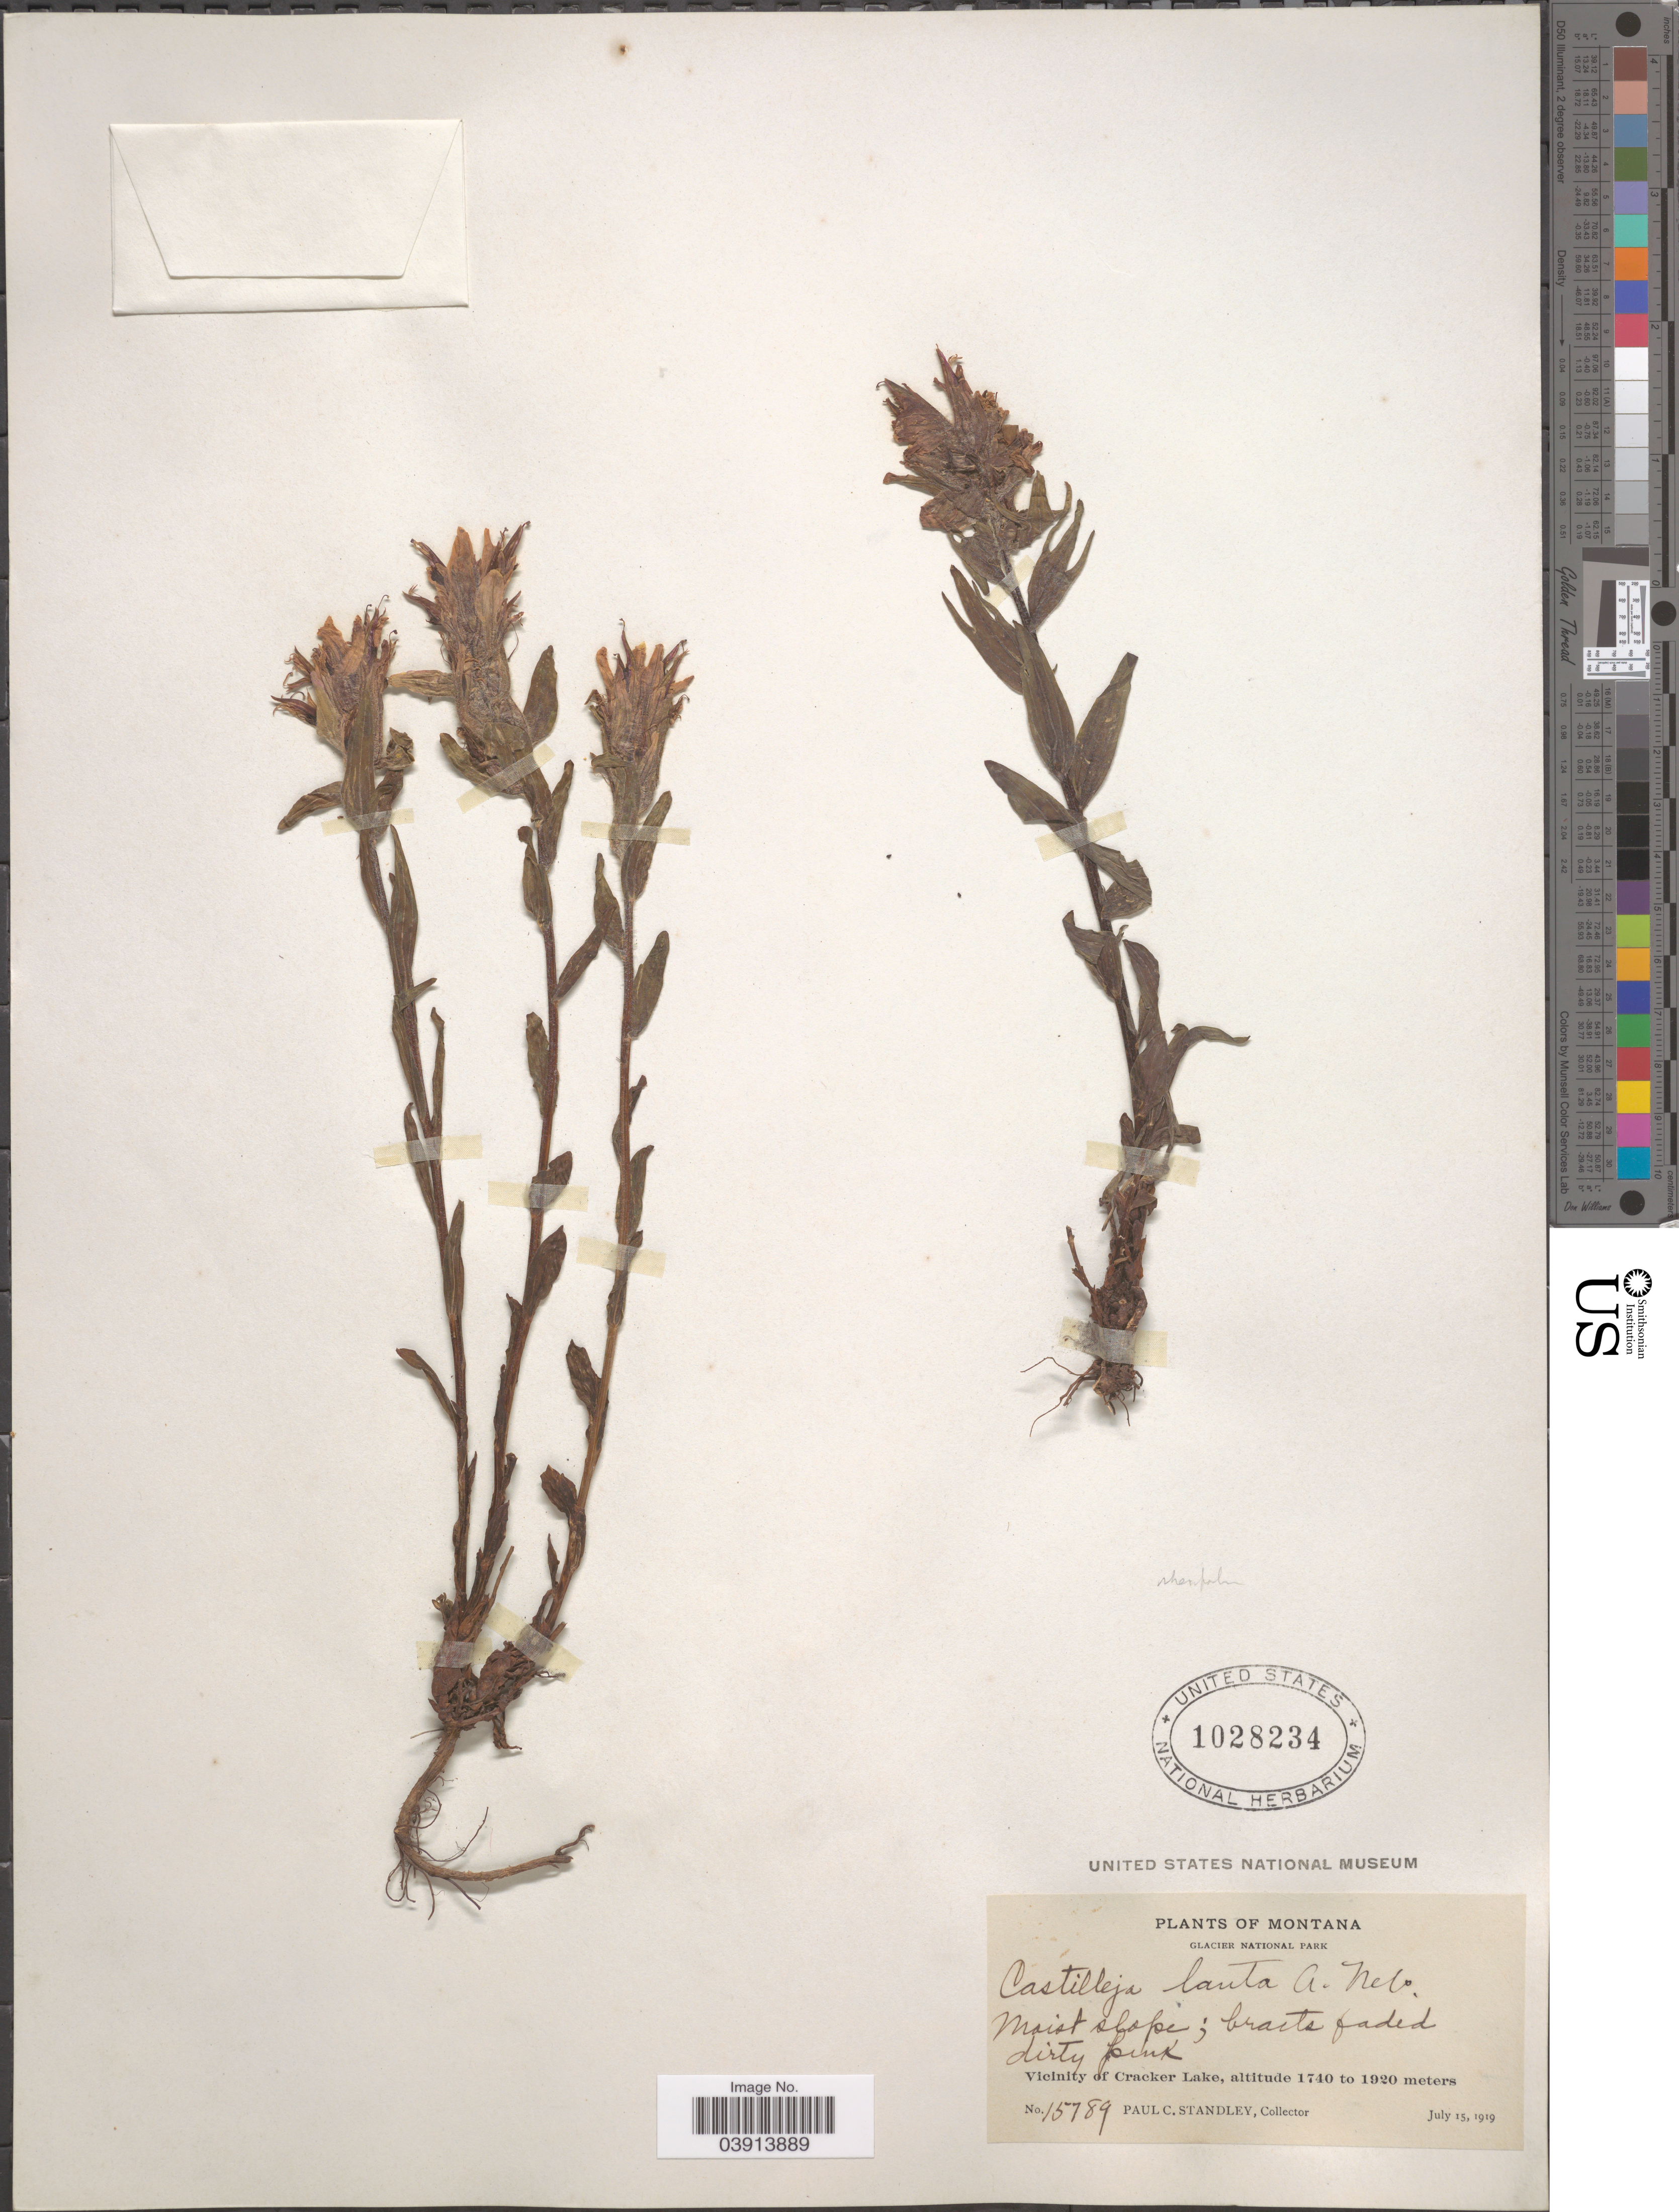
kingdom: Plantae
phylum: Tracheophyta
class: Magnoliopsida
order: Lamiales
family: Orobanchaceae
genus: Castilleja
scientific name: Castilleja rhexiifolia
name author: Rydb.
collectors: P. C. Standley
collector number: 15789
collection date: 1919-07-15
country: United States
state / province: Montana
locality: Glacier National Park. Vicinity of Cracker Lake.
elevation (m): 1740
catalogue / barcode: US 1028234